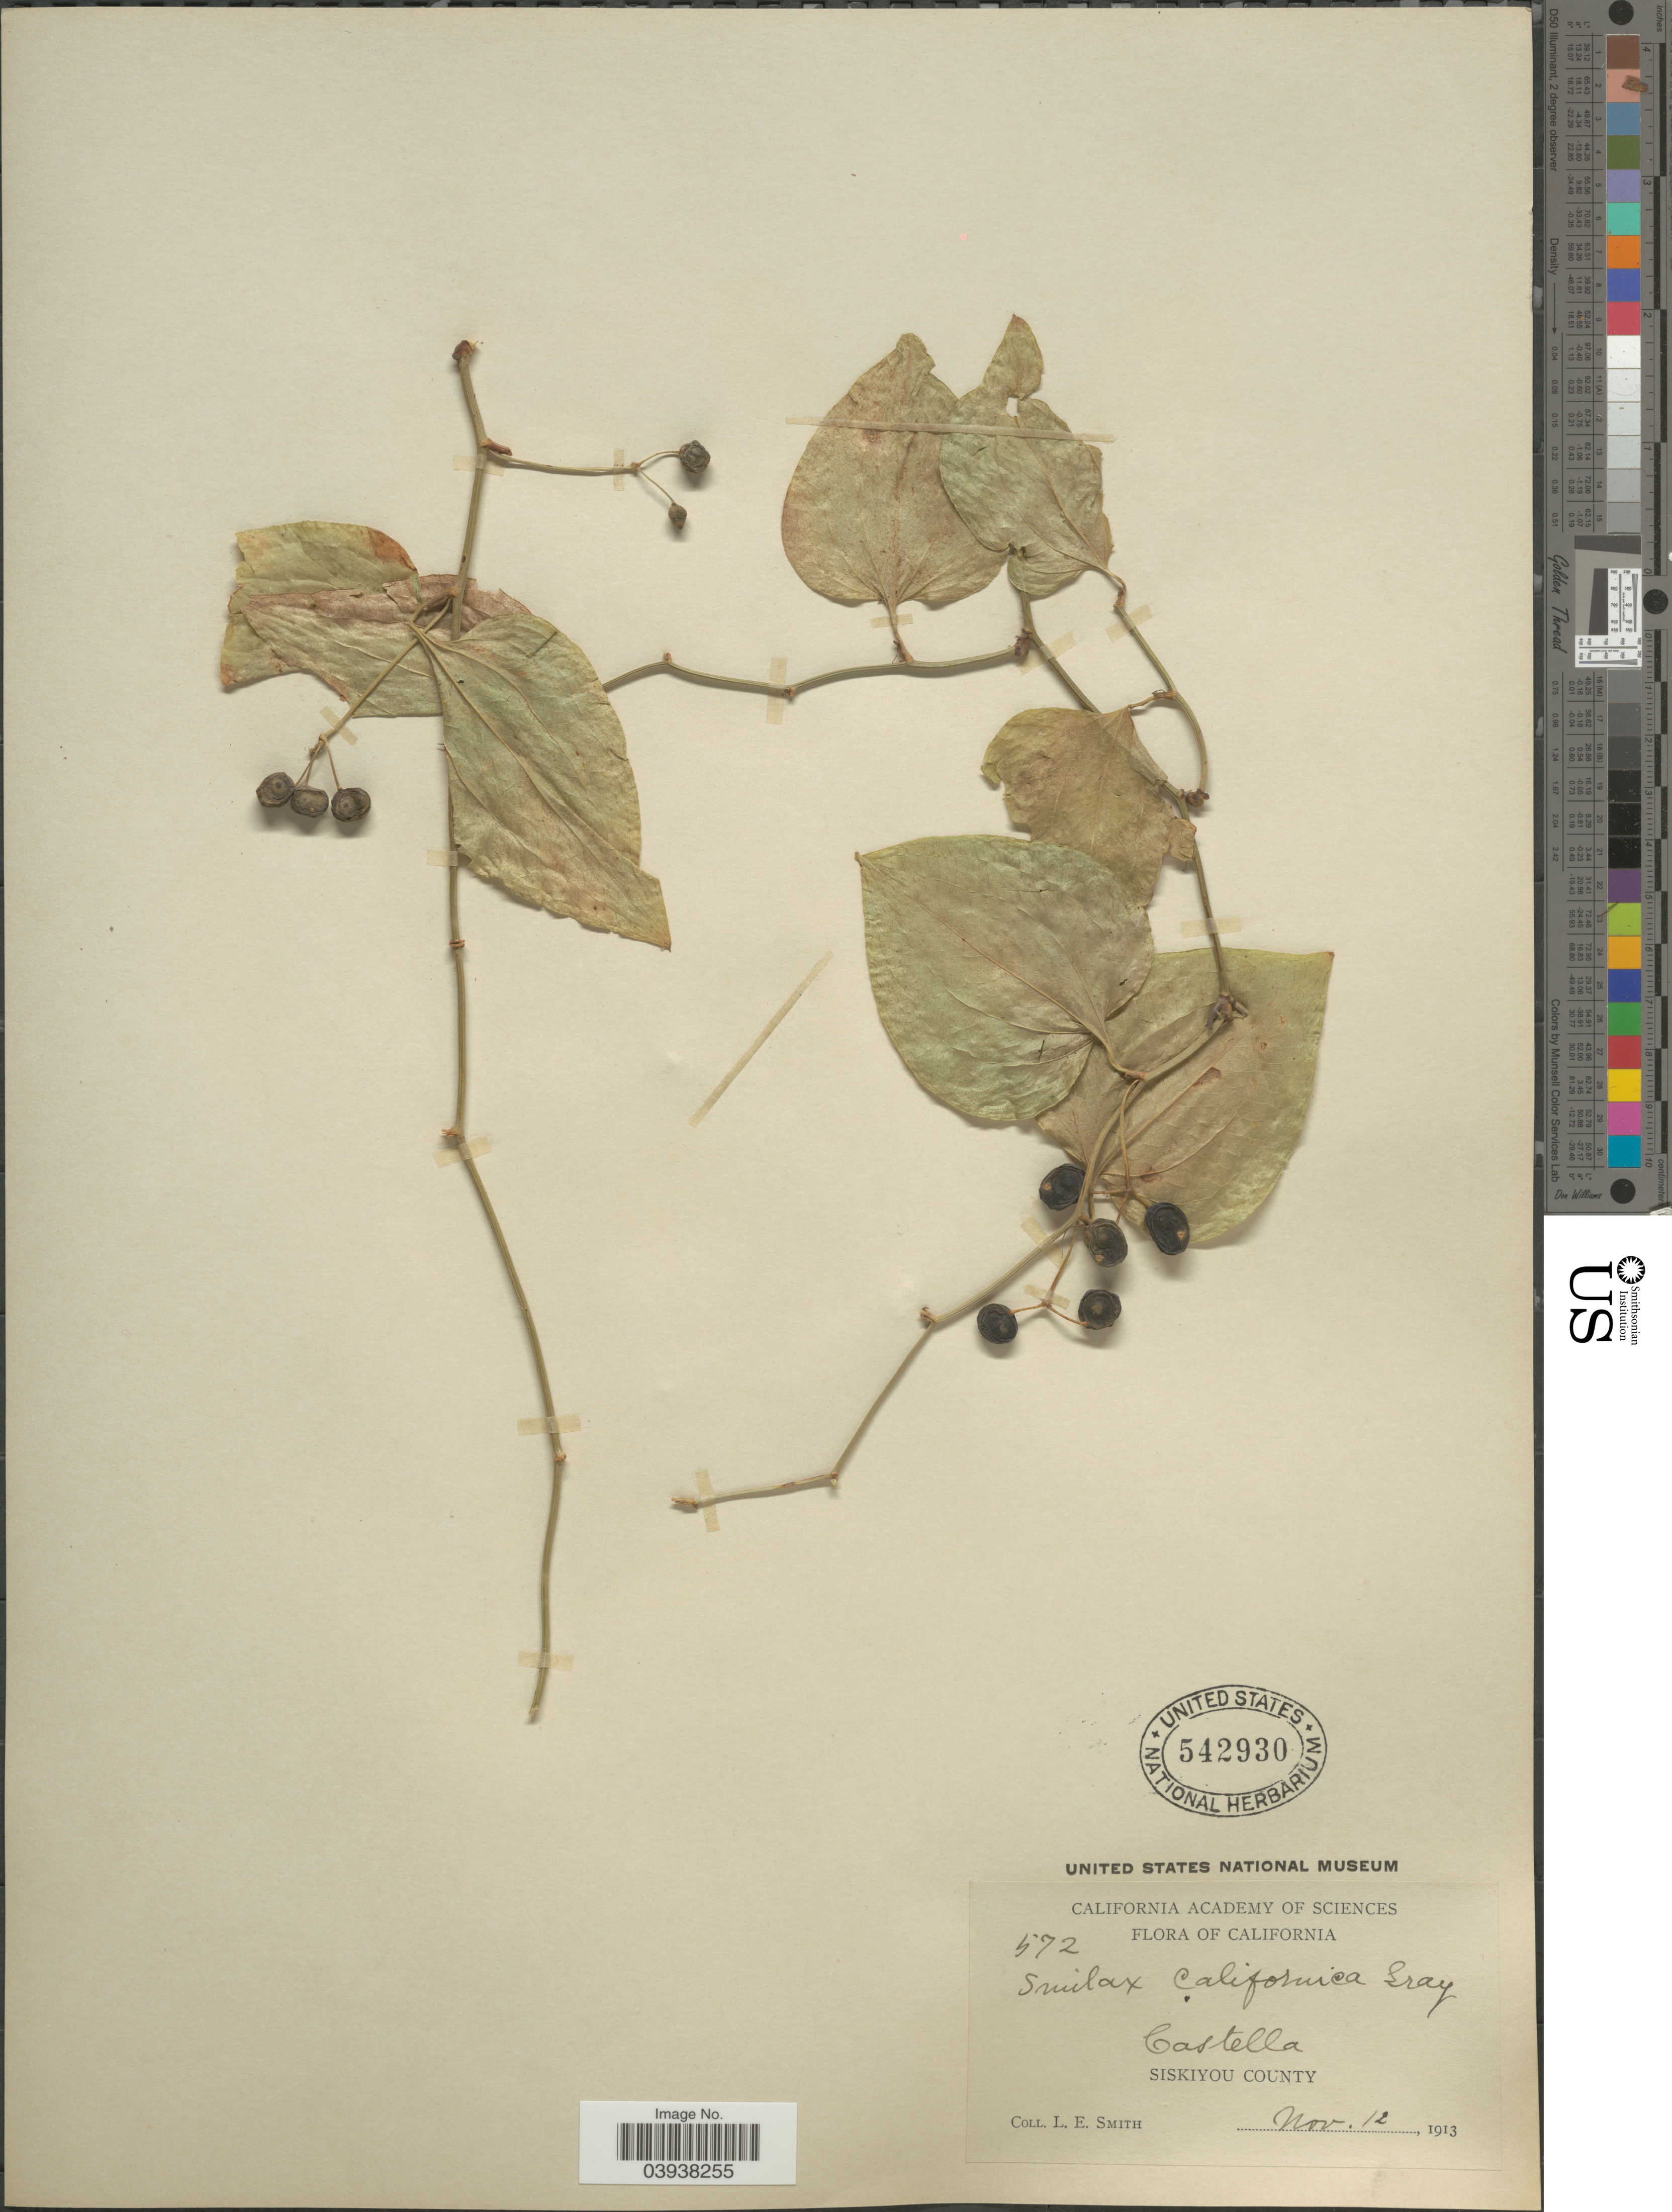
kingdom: Plantae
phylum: Tracheophyta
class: Liliopsida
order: Liliales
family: Smilacaceae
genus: Smilax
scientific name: Smilax californica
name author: (A. DC.) A. Gray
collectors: L. E. Smith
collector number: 572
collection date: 1913-11-12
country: United States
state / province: California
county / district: Siskiyou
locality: Castella. Siskiyou County.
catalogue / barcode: US 542930